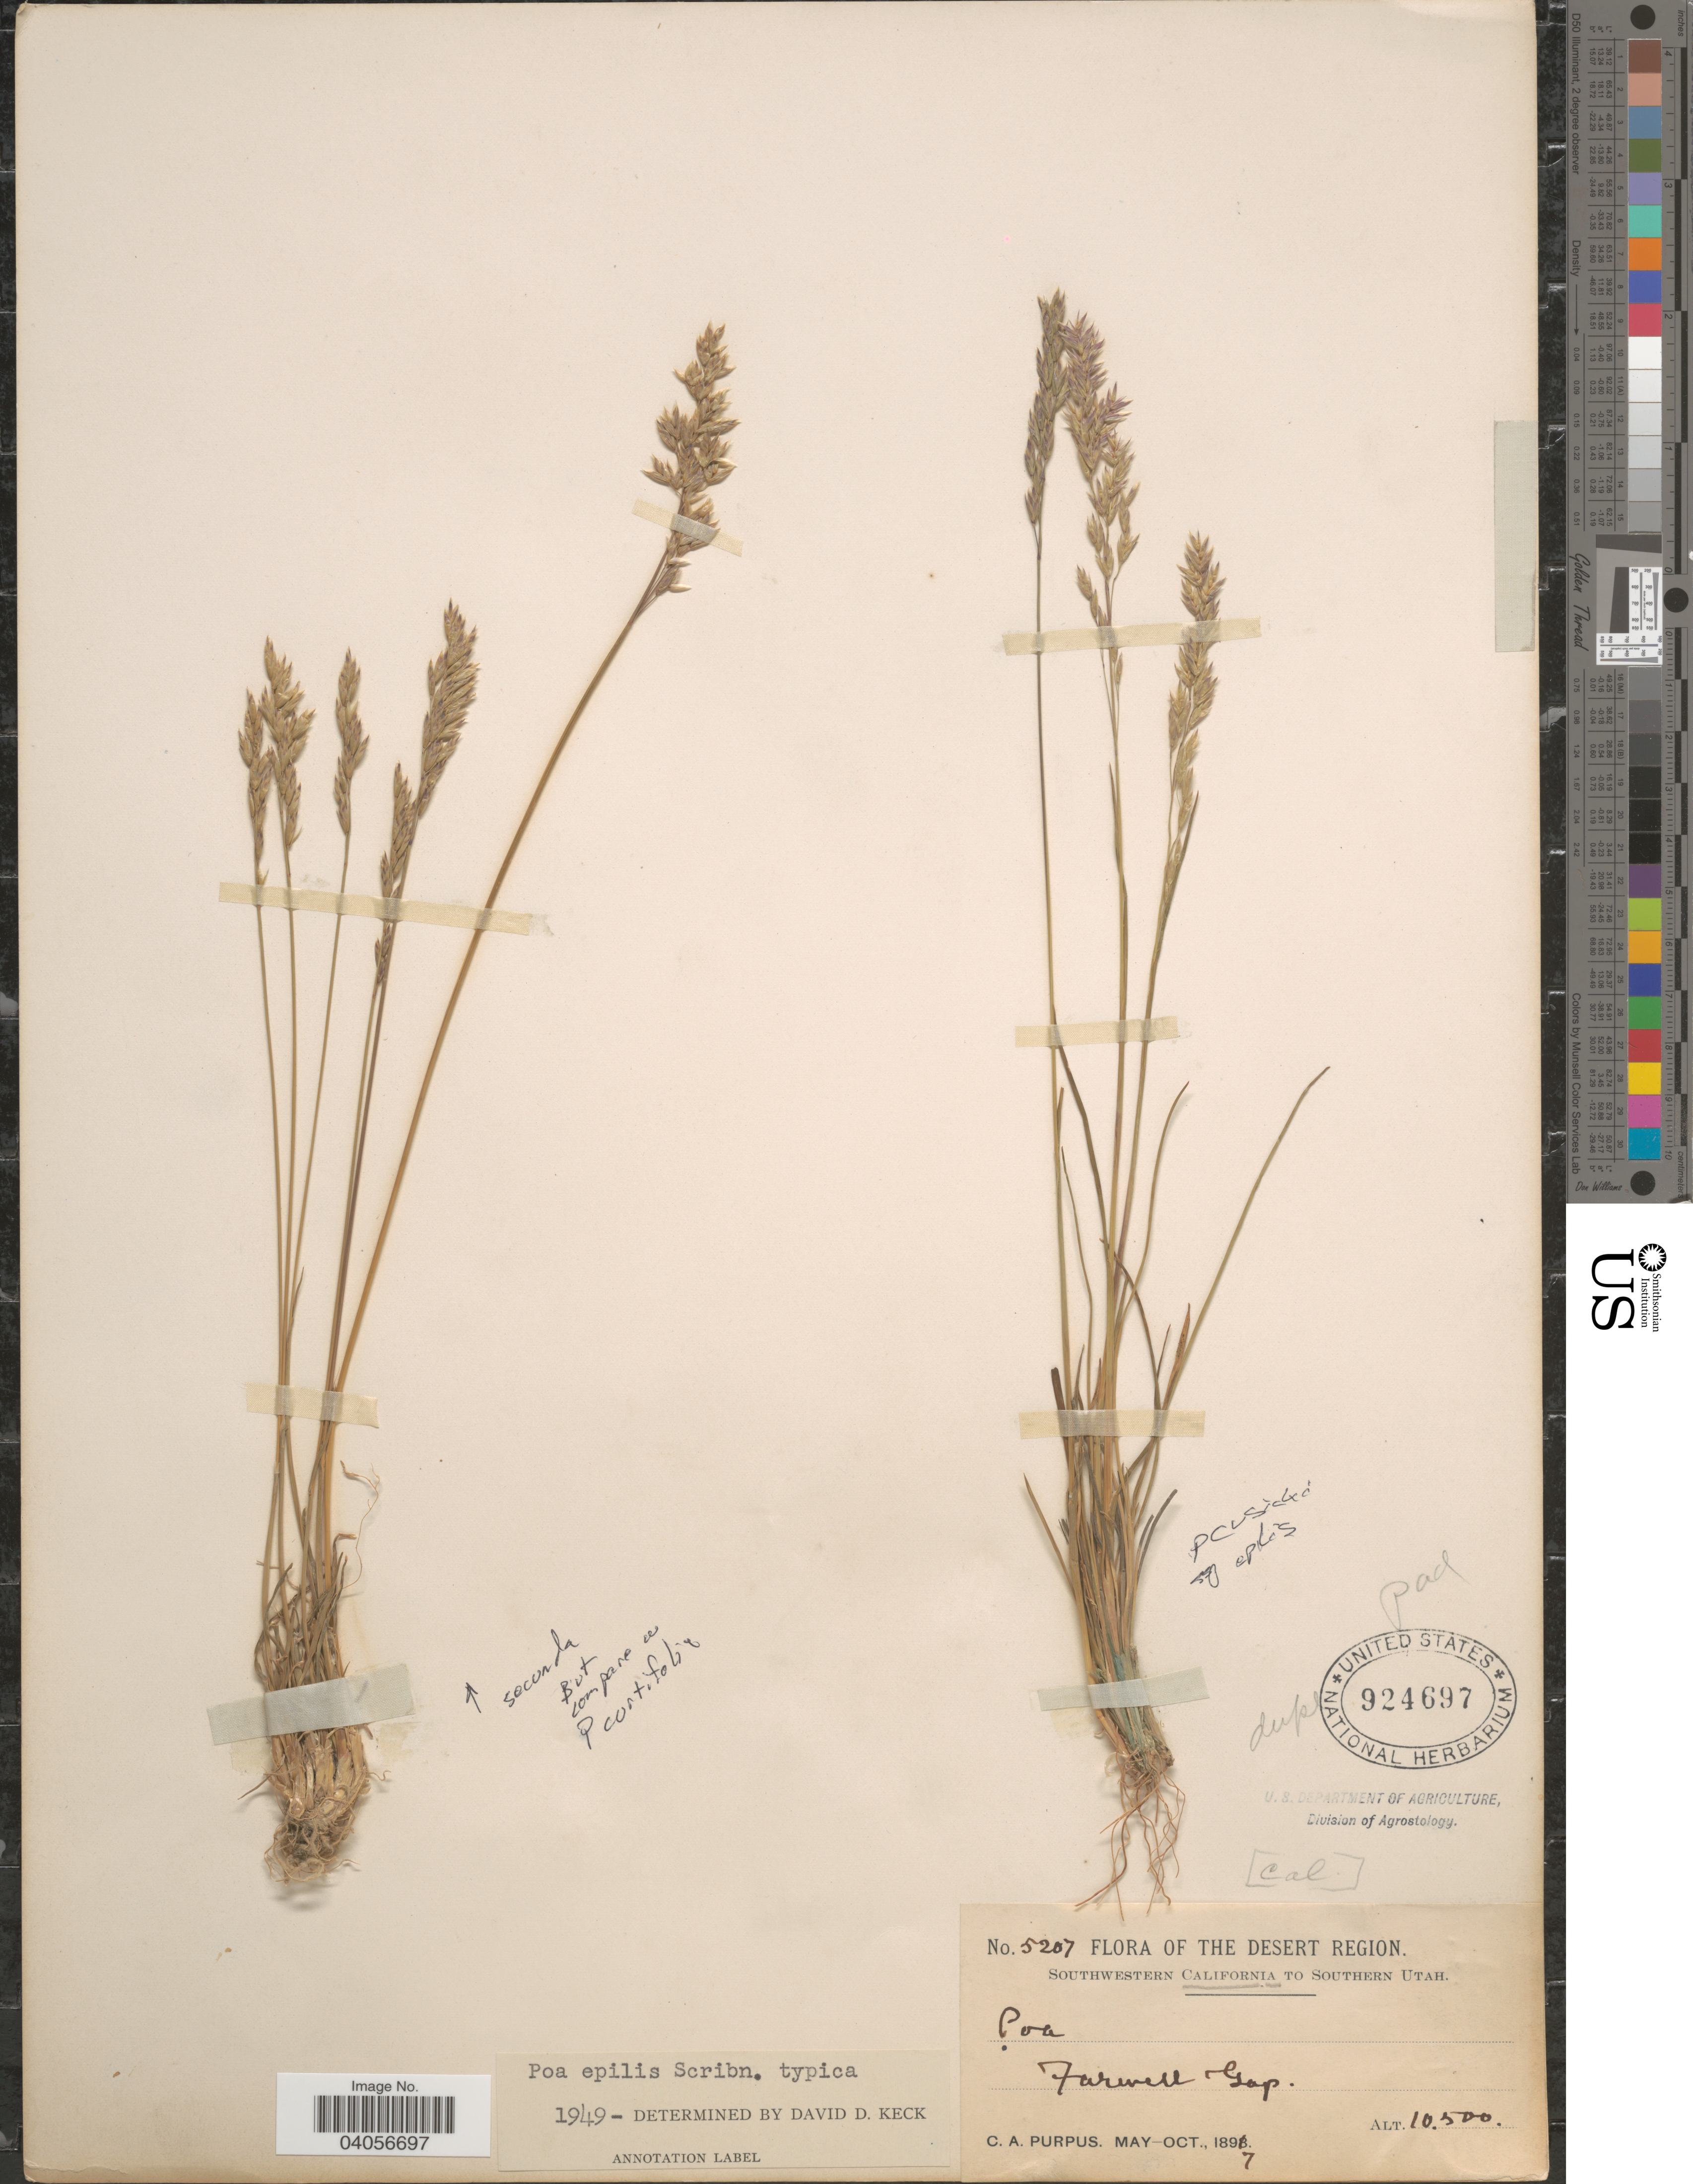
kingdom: Plantae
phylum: Tracheophyta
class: Liliopsida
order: Poales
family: Poaceae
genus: Poa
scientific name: Poa curtifolia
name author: Scribn.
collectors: C. A. Purpus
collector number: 5207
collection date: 1897-05/1897-10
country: United States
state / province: California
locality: The Desert Region. Southwestern California. Farwell Gap.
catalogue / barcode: US 924697